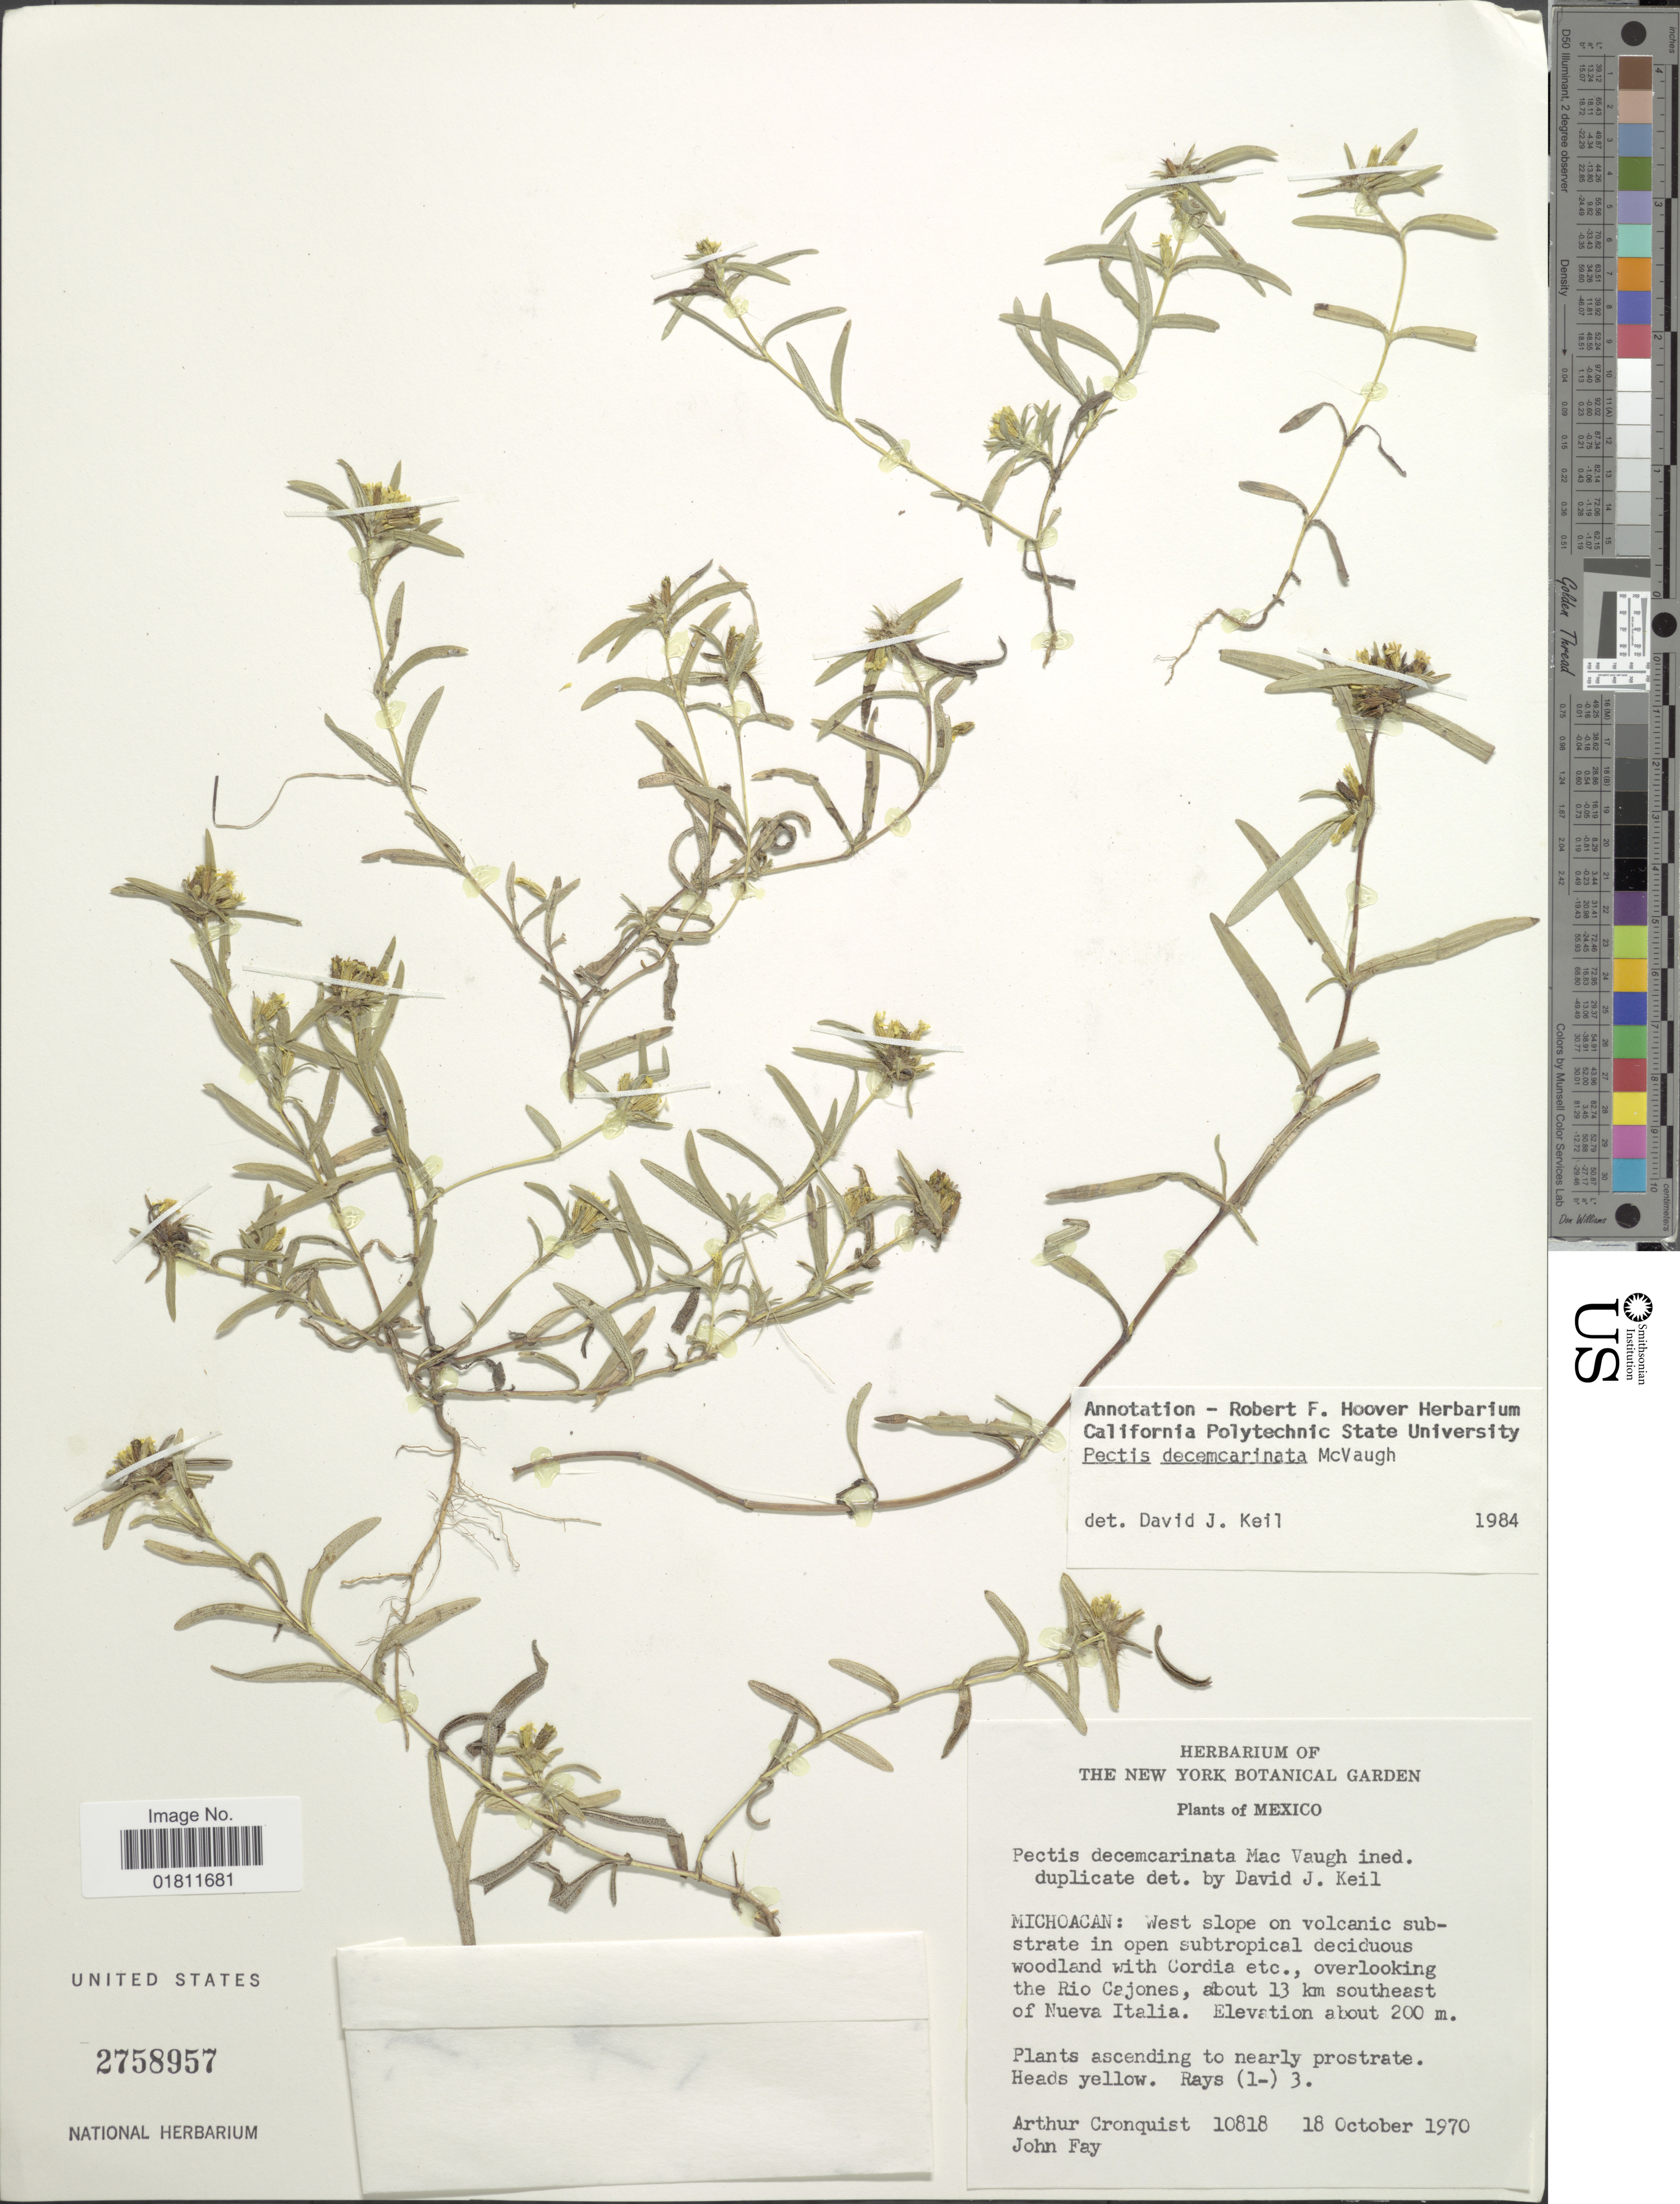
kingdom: Plantae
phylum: Tracheophyta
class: Magnoliopsida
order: Asterales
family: Asteraceae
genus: Pectis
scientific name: Pectis decemcarinata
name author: McVaugh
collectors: A. J. Cronquist & J. M. Fay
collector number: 10818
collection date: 1970-10-18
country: Mexico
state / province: Michoacán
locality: Michoacan: West slope on volcanic substrate in open subtropical decidous woodland.Overlooking the Rio Cajones, about 13 km southeast of Nueva Italia.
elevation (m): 200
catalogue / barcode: US 2758957